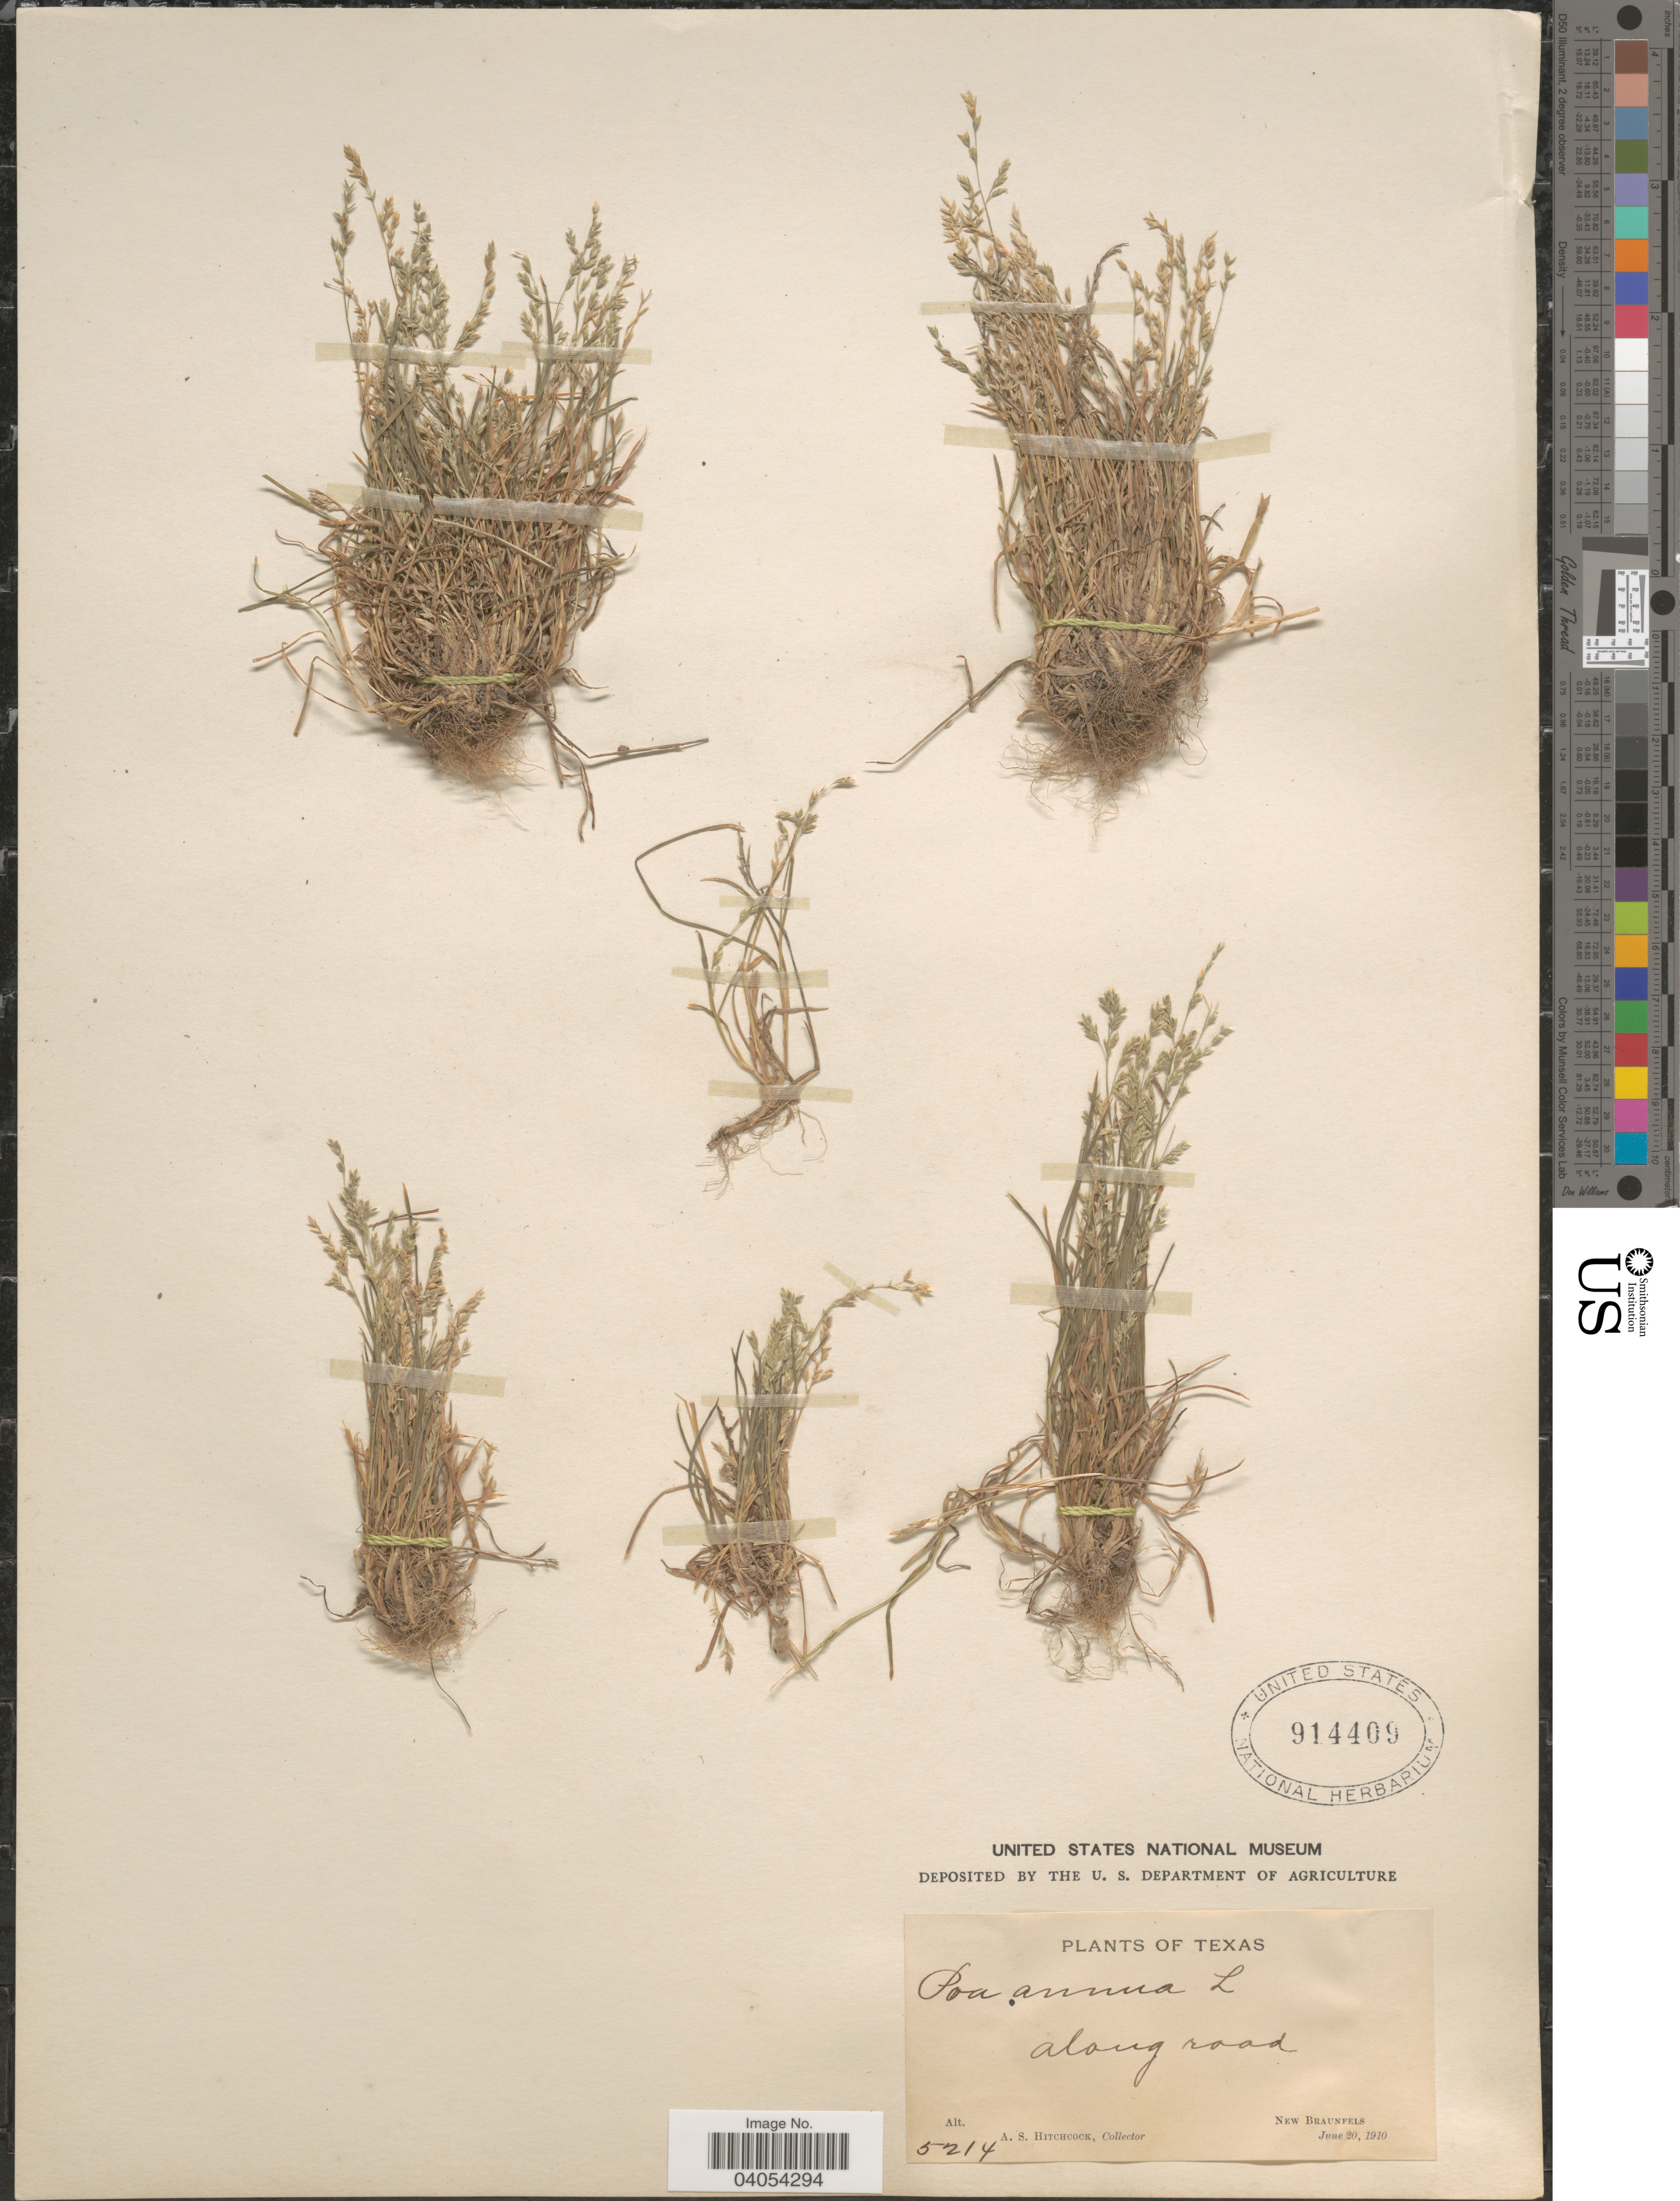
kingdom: Plantae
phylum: Tracheophyta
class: Liliopsida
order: Poales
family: Poaceae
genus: Poa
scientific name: Poa annua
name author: L.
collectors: A. S. Hitchcock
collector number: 5214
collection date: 1910-06-20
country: United States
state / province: Texas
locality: Along road. New Braunfels.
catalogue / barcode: US 914409